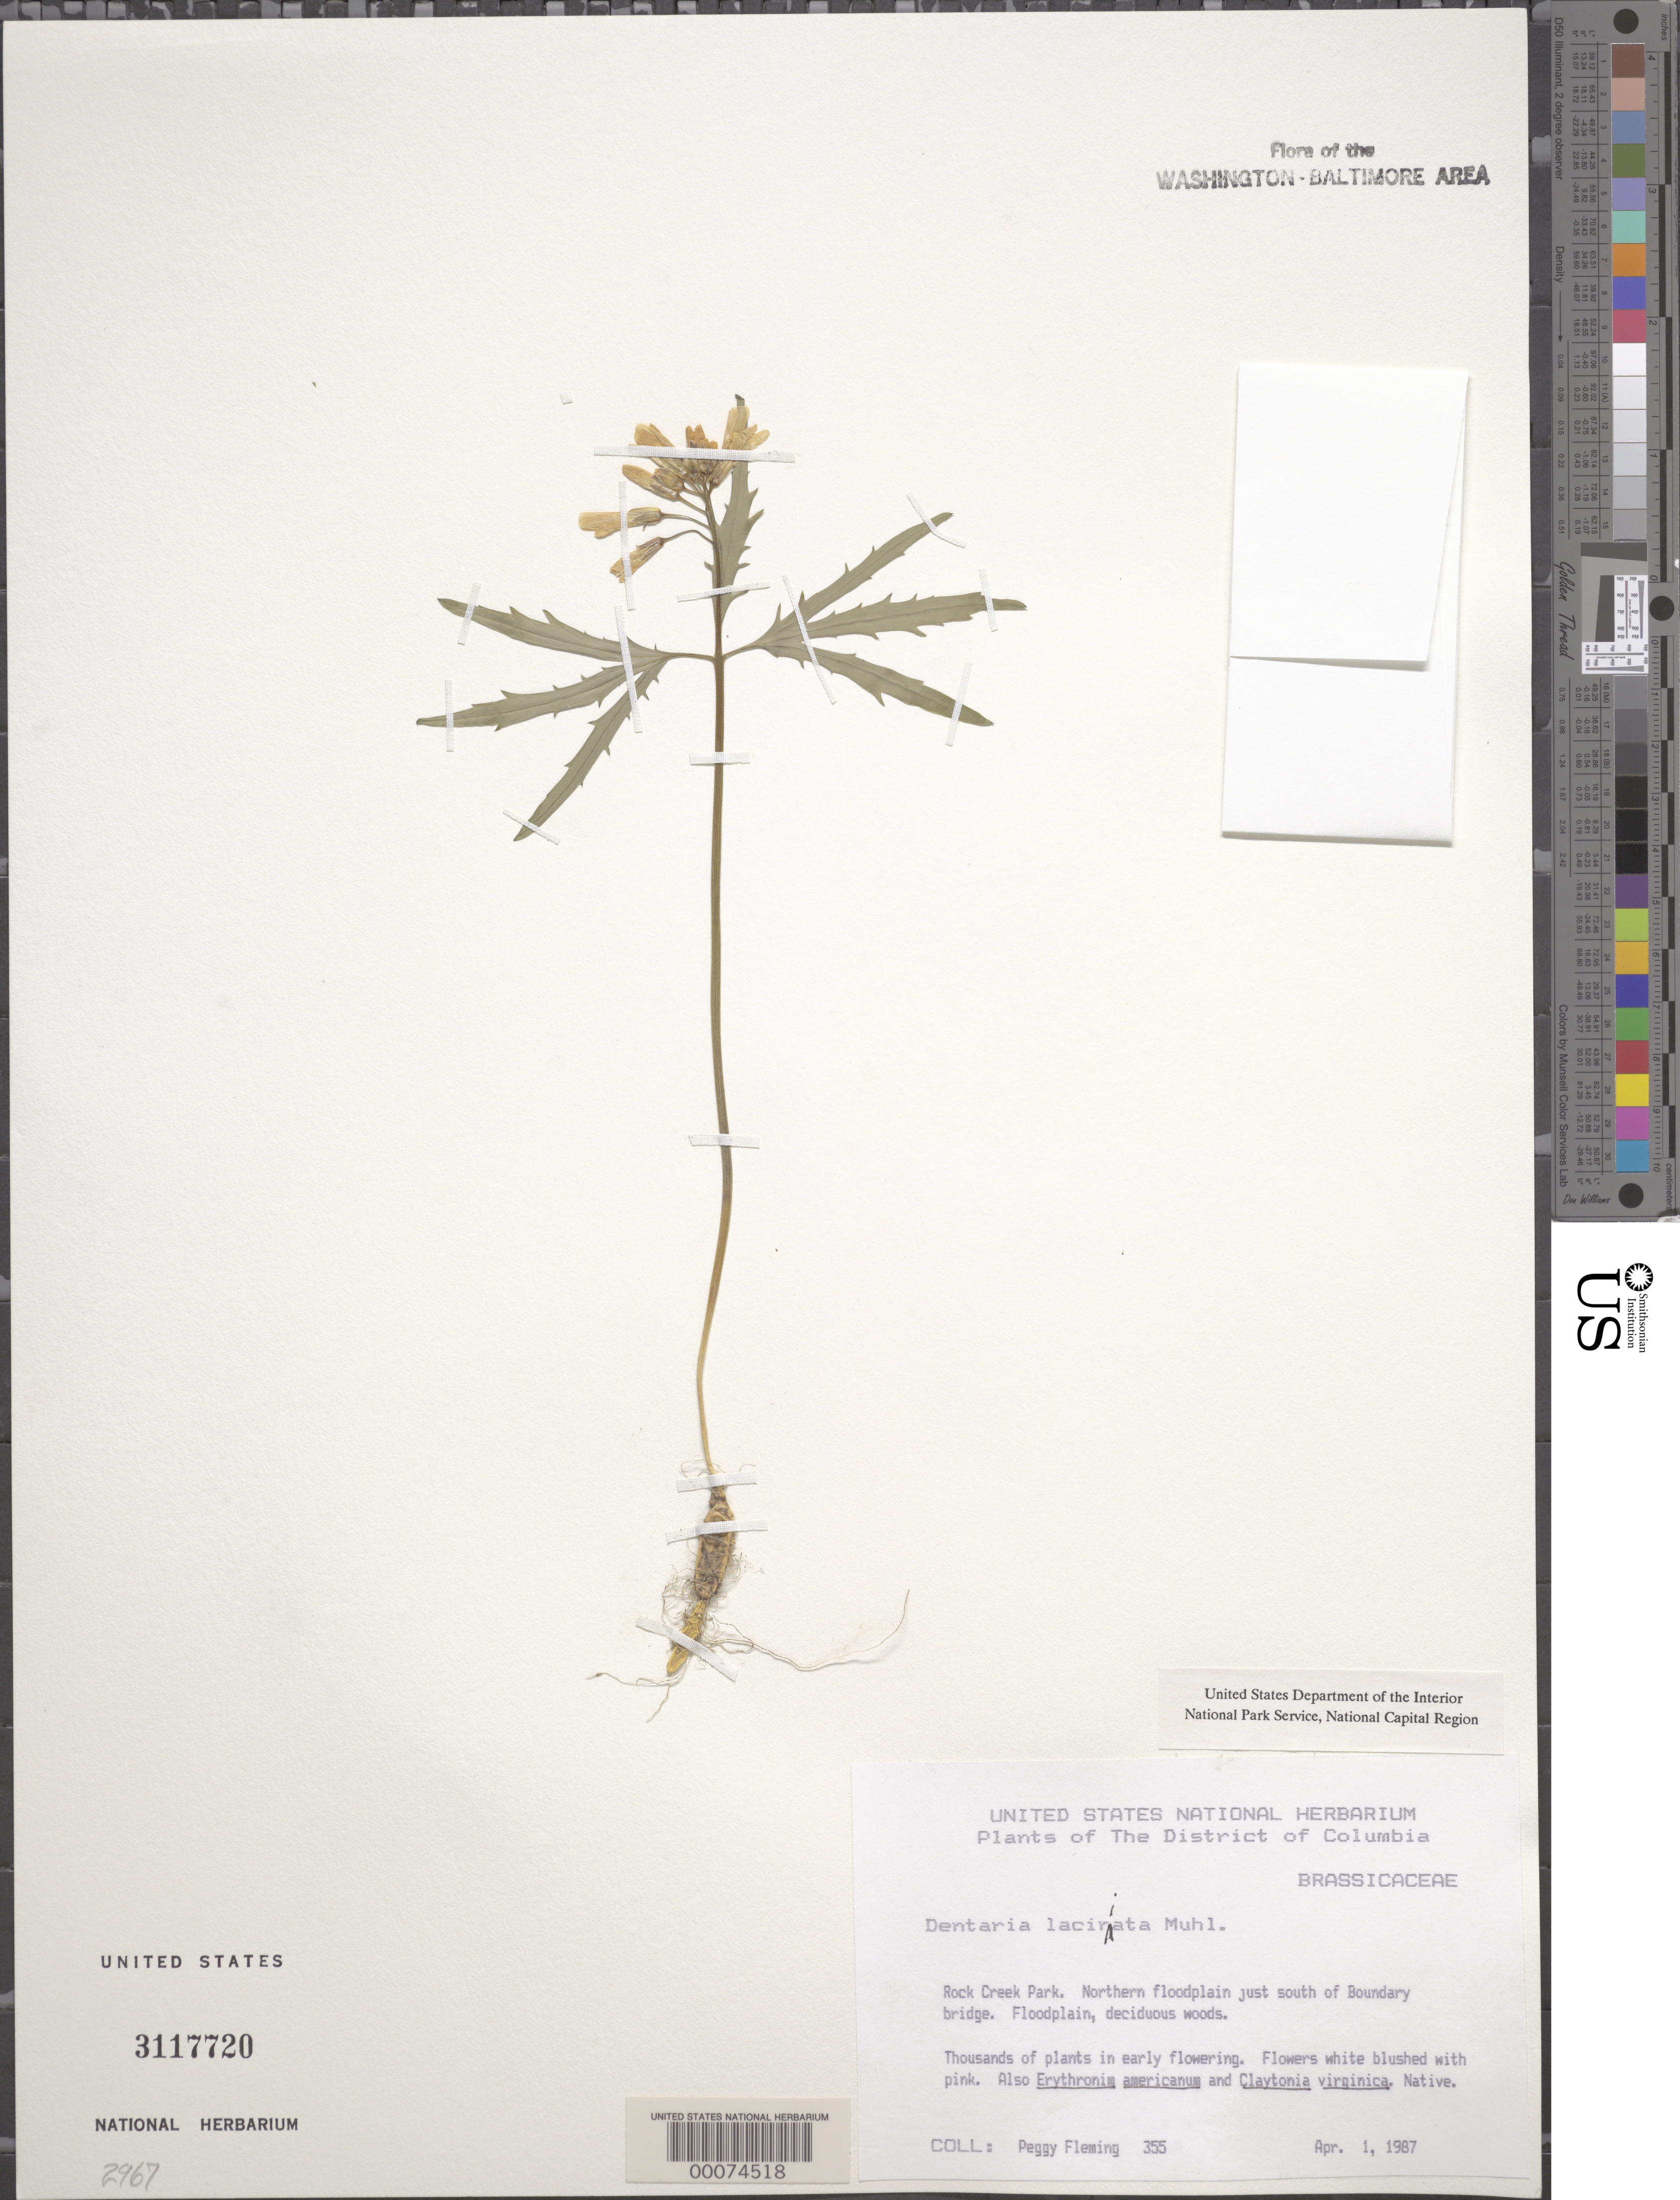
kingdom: Plantae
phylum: Tracheophyta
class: Magnoliopsida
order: Brassicales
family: Brassicaceae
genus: Cardamine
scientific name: Cardamine concatenata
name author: (Michx.) Sw.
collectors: P. Fleming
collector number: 355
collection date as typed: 01 Apr 1987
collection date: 1987-04-01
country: United States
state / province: District of Columbia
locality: Rock Creek Park. Northern floodplain just south of Boundary Bridge. Rock Creek Park & vicinity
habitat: Floodplain, deciduous woods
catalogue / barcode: US 3117720